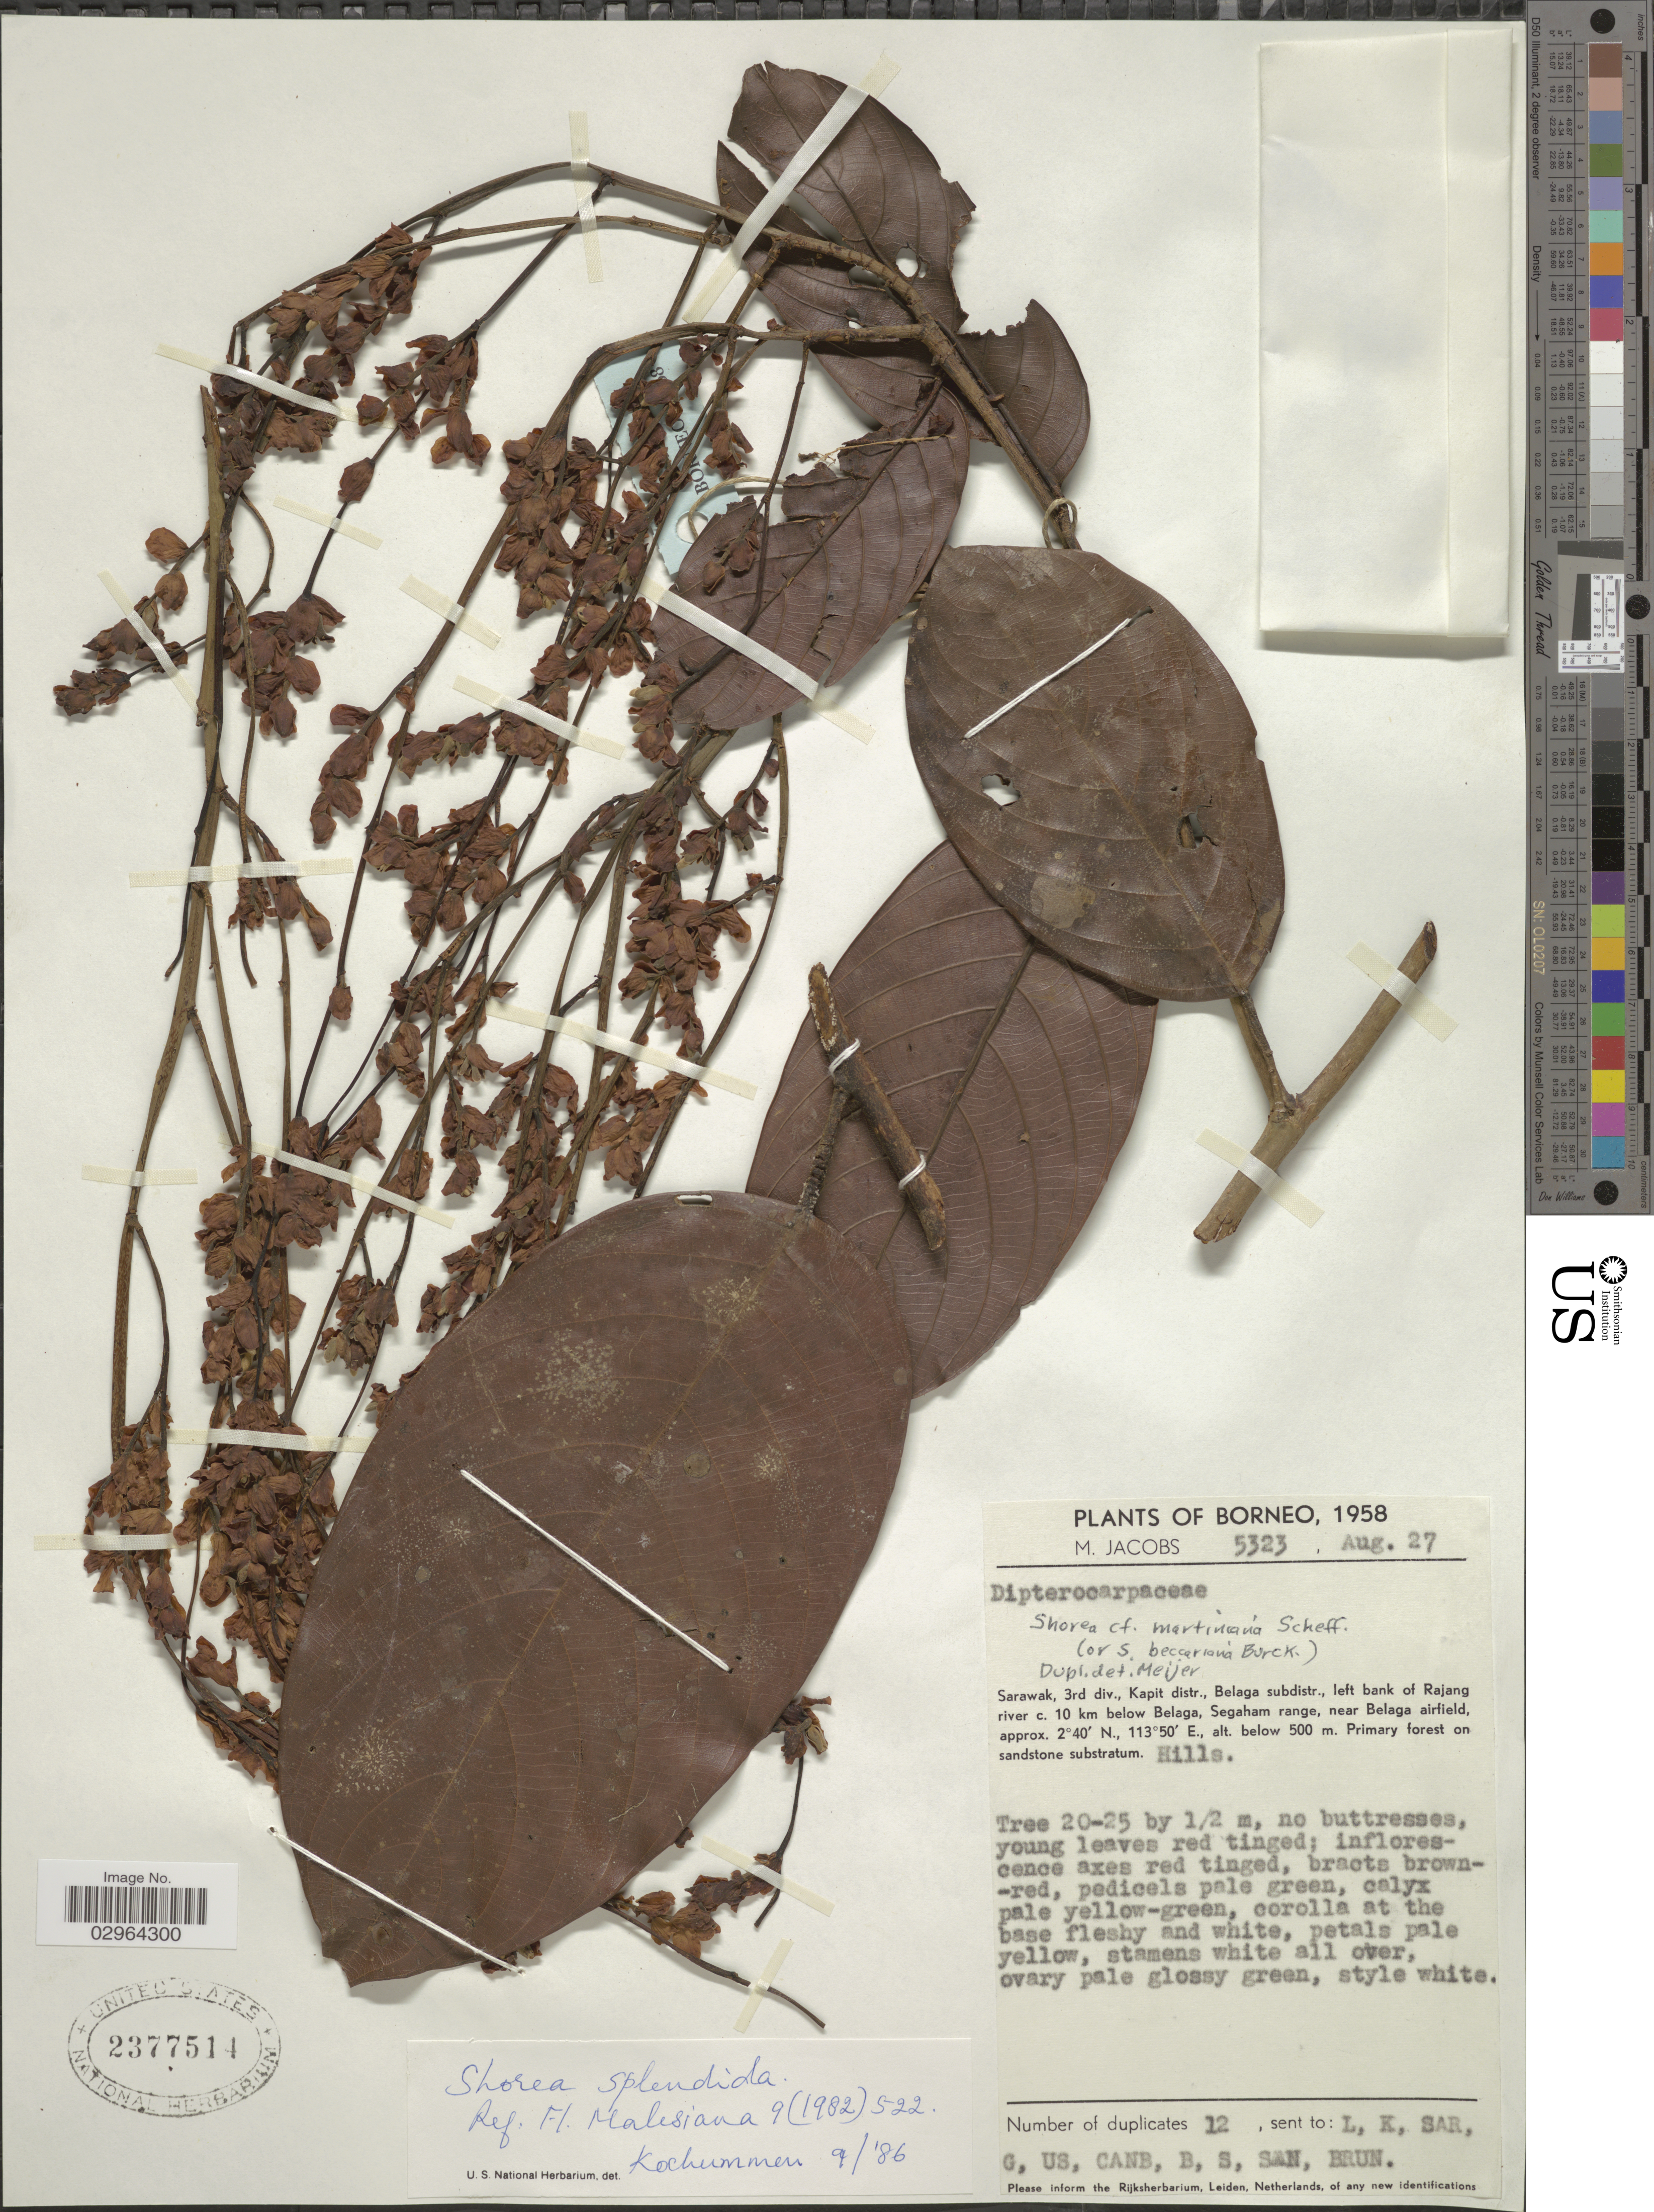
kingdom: Plantae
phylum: Tracheophyta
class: Magnoliopsida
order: Malvales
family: Dipterocarpaceae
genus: Rubroshorea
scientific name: Rubroshorea splendida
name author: (de Vriese) P.S. Ashton & J. Heck.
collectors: M. Jacobs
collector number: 5323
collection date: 1958-08-27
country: Malaysia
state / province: Sarawak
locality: Borneo. 3rd div., Kapit distr., Belaga subdistr., left bank of Rajang river c. 10 km below Belaga, Segaham range, near Belaga airfield.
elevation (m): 500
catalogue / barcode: US 2377514